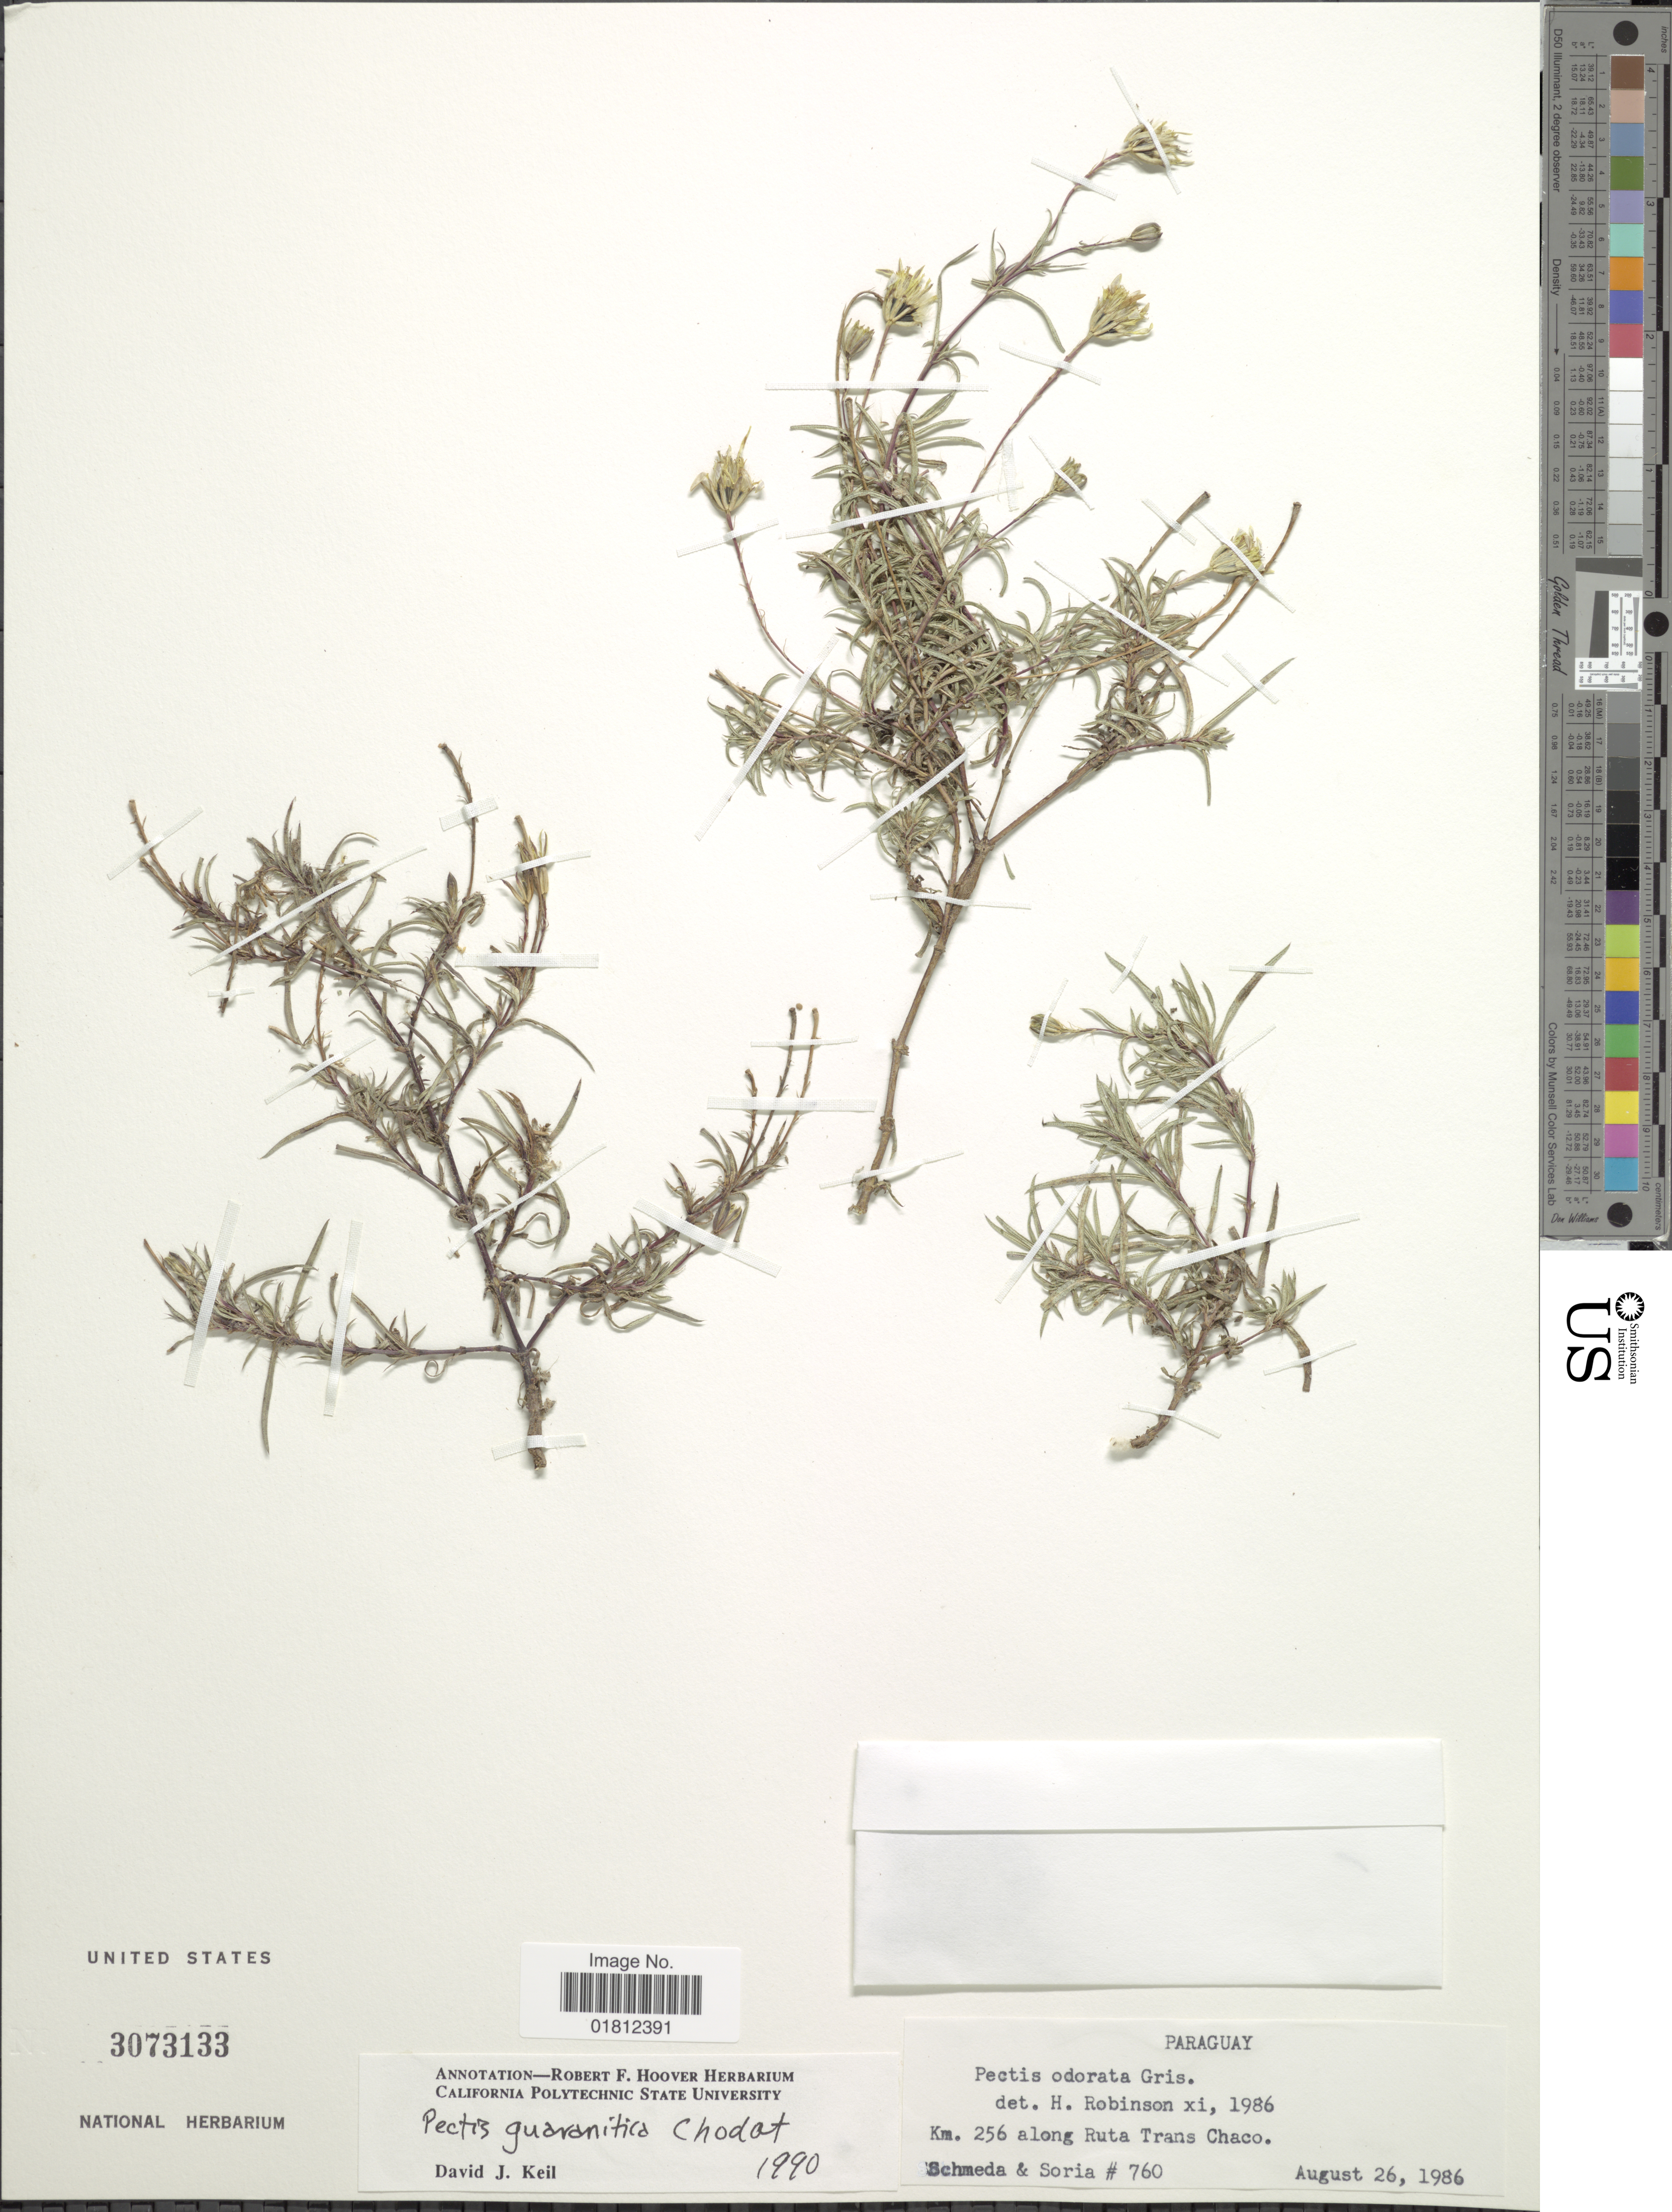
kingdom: Plantae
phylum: Tracheophyta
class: Magnoliopsida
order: Asterales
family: Asteraceae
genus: Pectis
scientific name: Pectis guaranitica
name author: Chodat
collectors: G. Schmeda & Soria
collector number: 760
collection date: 1986-08-26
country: Paraguay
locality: Km. 256 along Ruta Trans Chaco.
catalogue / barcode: US 3073133